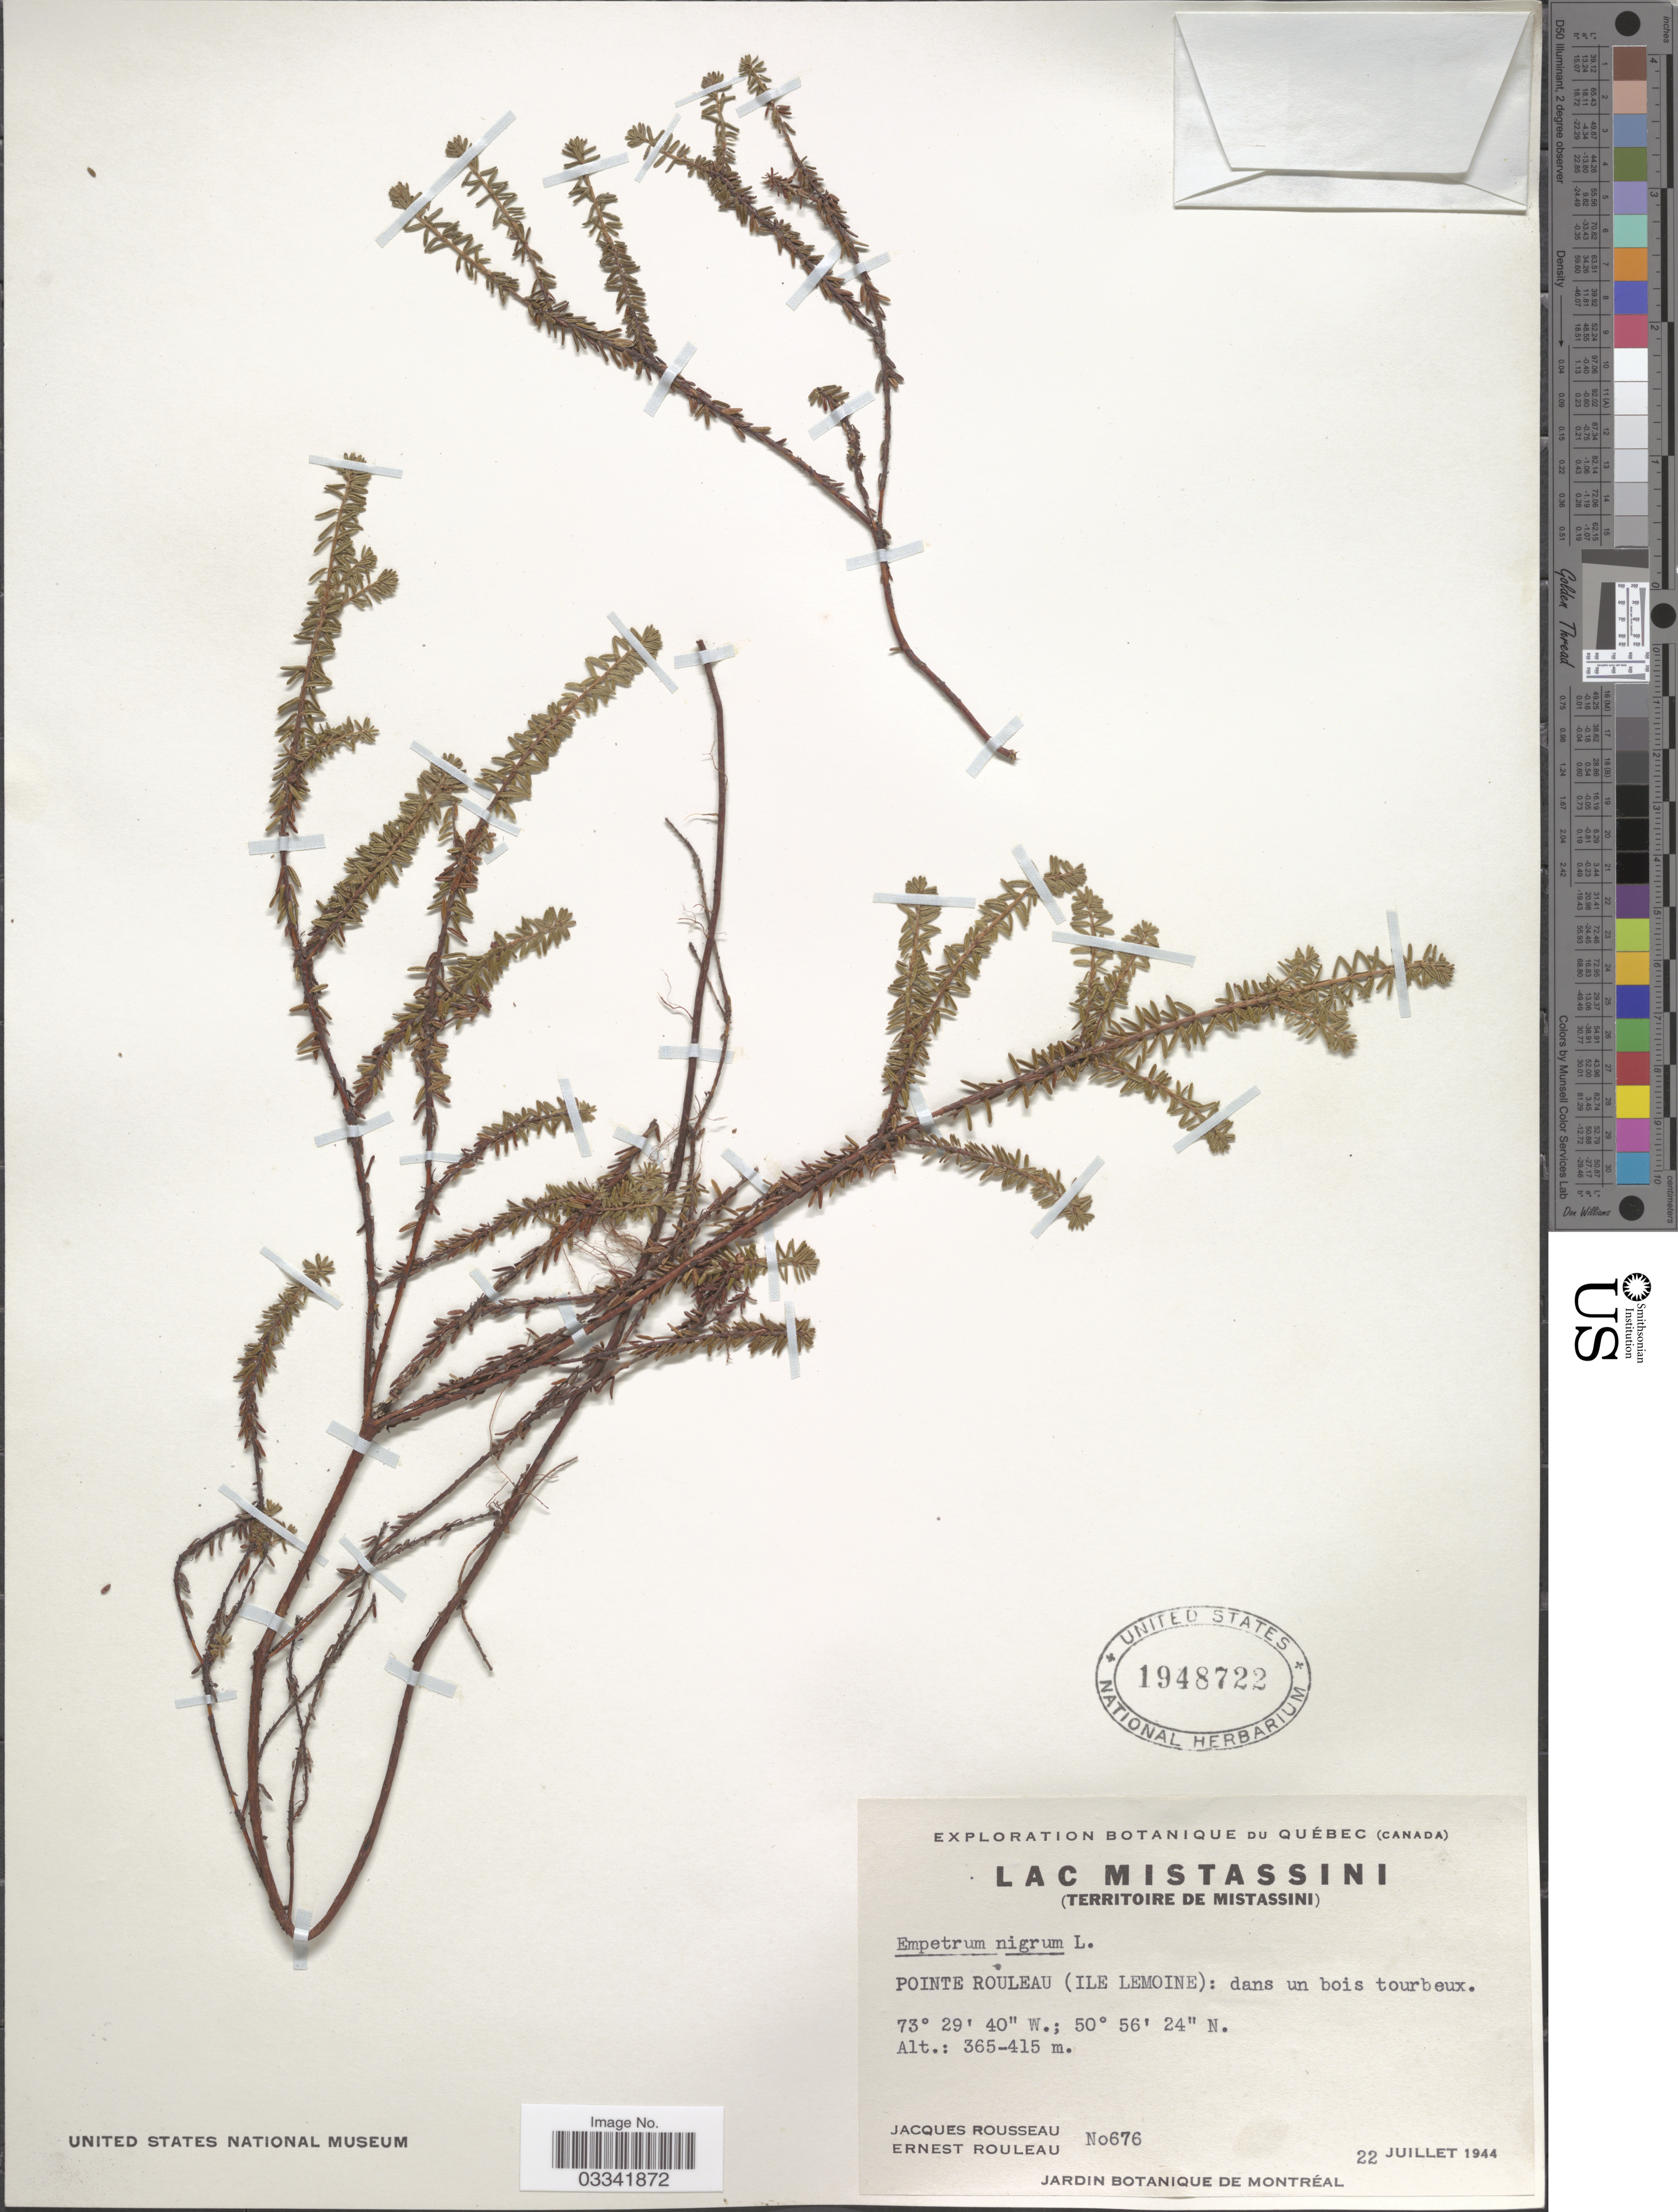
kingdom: Plantae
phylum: Tracheophyta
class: Magnoliopsida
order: Ericales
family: Ericaceae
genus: Empetrum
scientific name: Empetrum nigrum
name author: L.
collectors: J. Rousseau & E. Rouleau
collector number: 676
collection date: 1944-07-22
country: Canada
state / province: Quebec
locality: Lac Mistassini (Territoire de Mistassini), Pointe Rouleau (Ile Lemoine): dans un bois tourbeux.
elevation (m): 365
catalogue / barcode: US 1948722